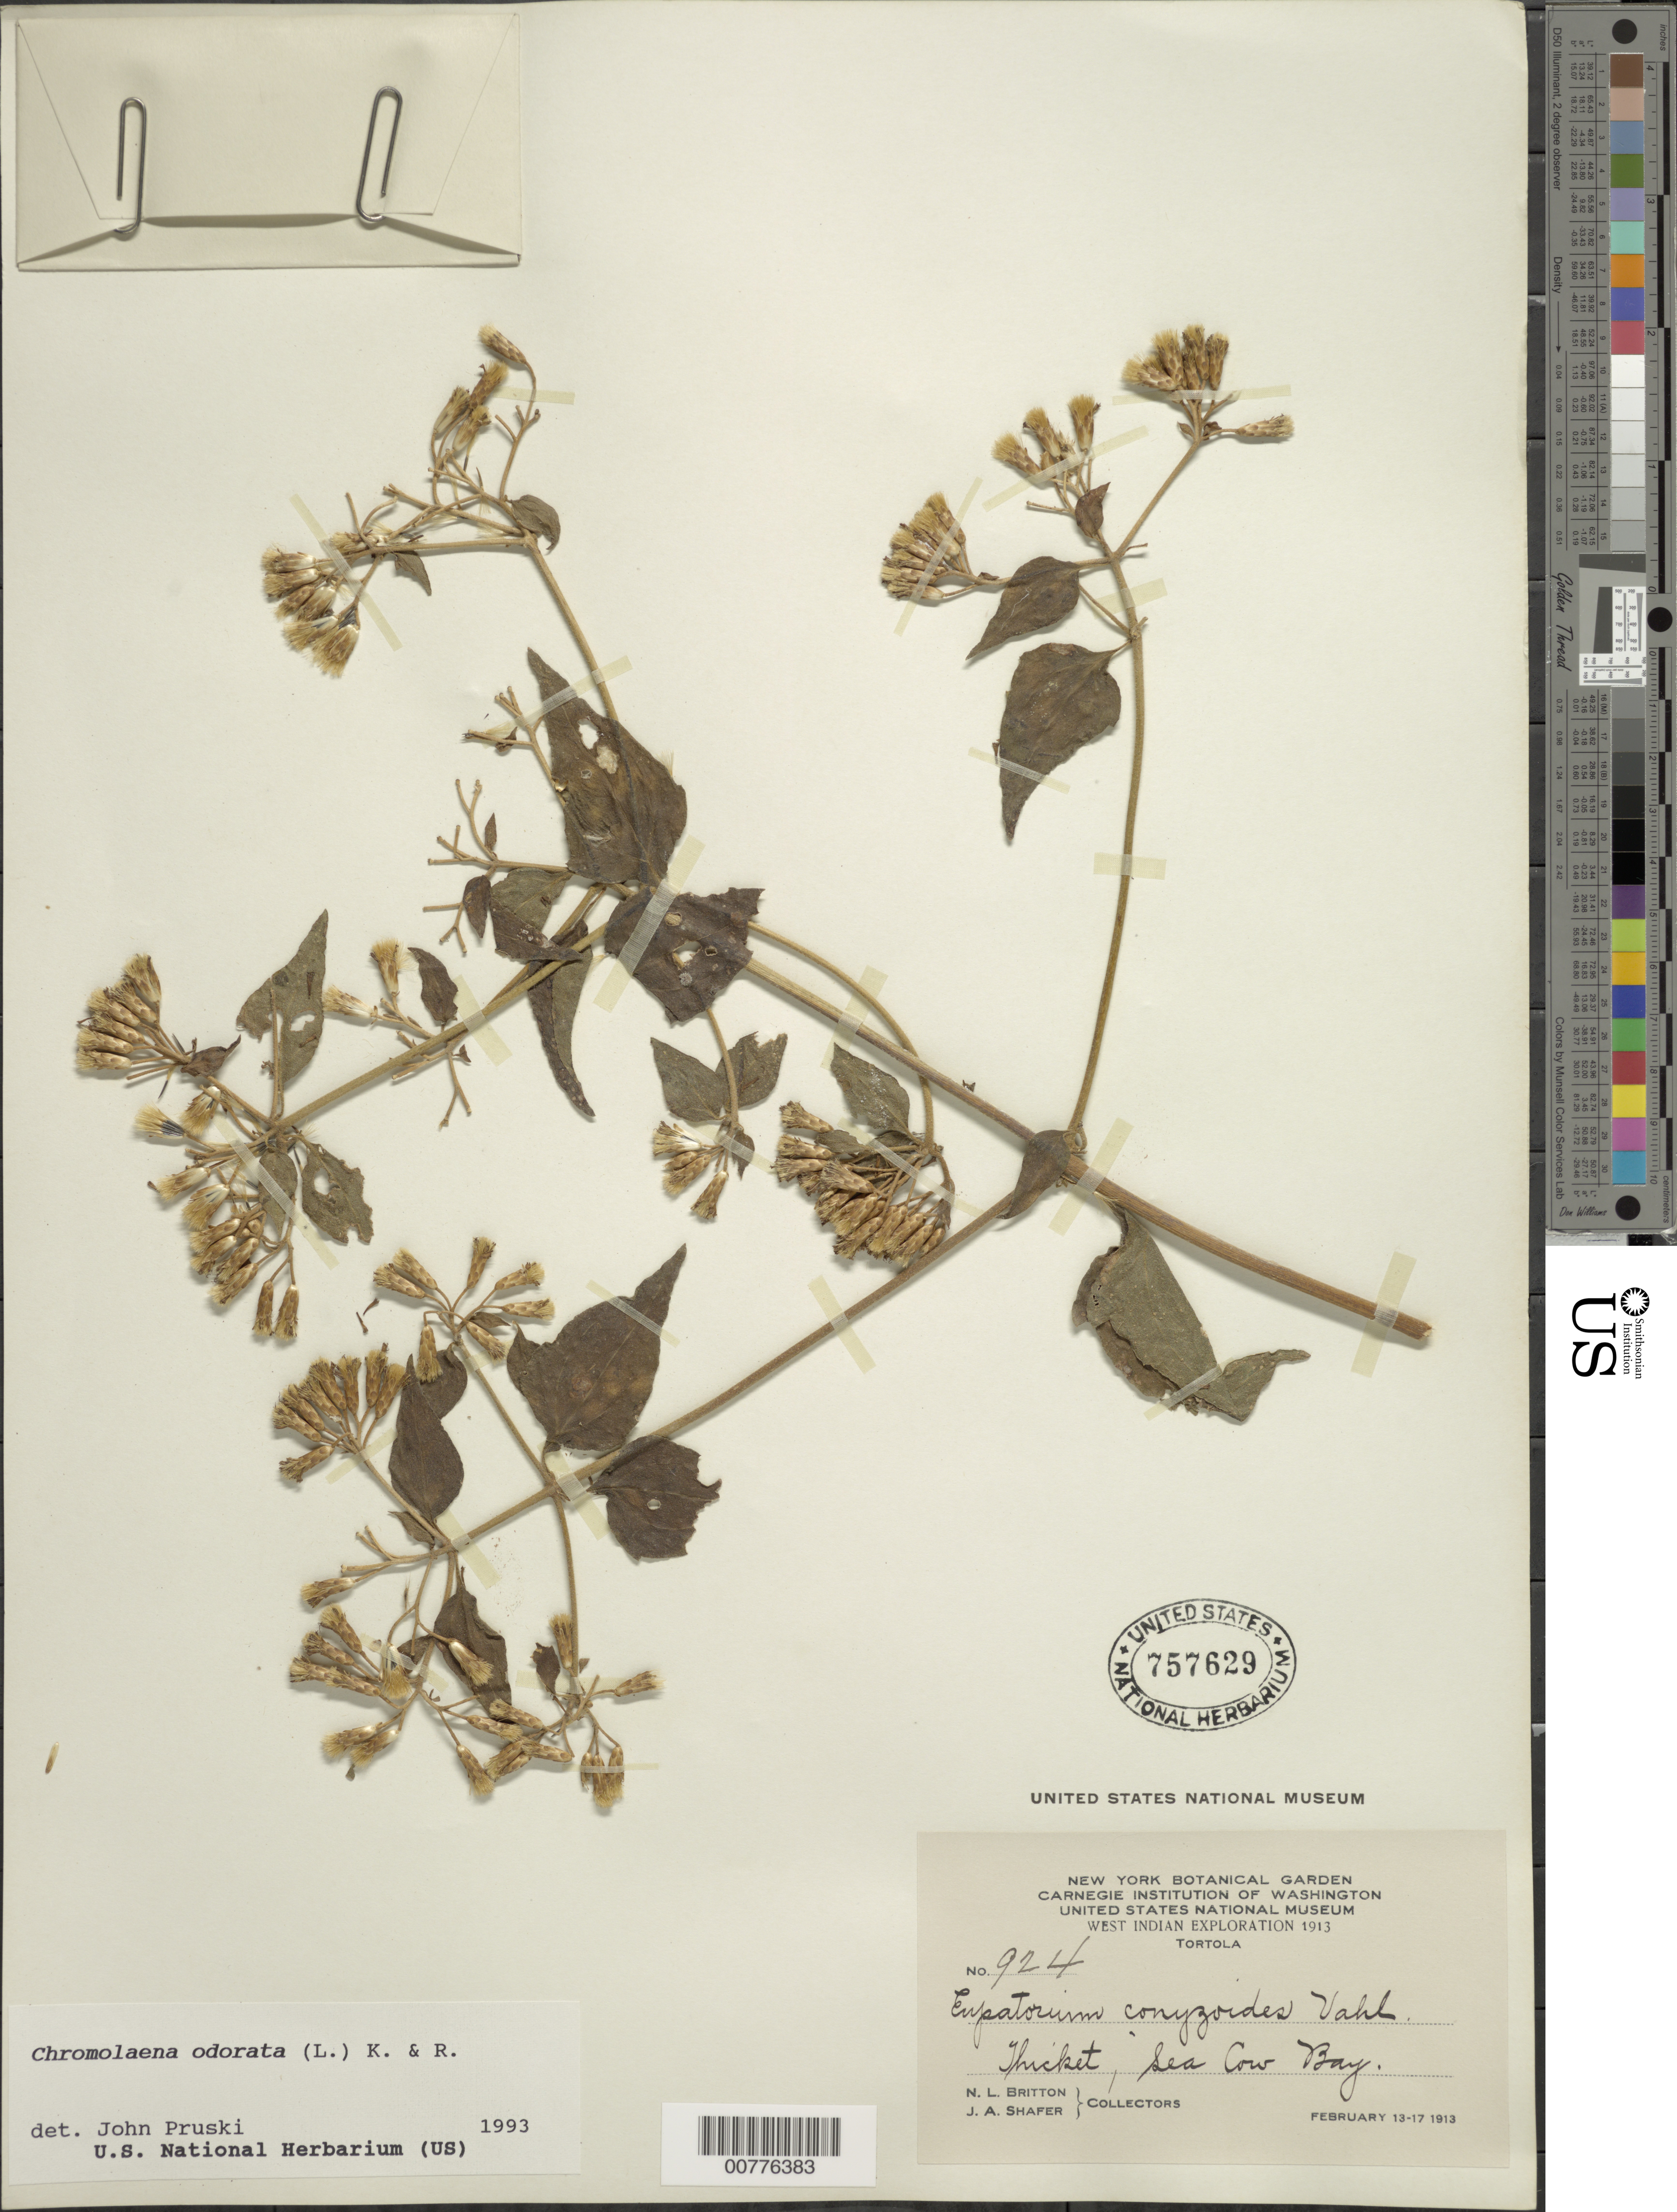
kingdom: Plantae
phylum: Tracheophyta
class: Magnoliopsida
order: Asterales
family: Asteraceae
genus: Chromolaena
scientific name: Chromolaena odorata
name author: (L.) R.M. King & H. Rob.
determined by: Pruski, J. F.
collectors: N. Britton & J. A. Shafer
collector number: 924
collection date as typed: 13 Feb 1913 to 17 Feb 1913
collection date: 1913-02-13/1913-02-17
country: British Virgin Islands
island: Tortola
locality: Sea Cow Bay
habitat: Thicket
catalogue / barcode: US 757629